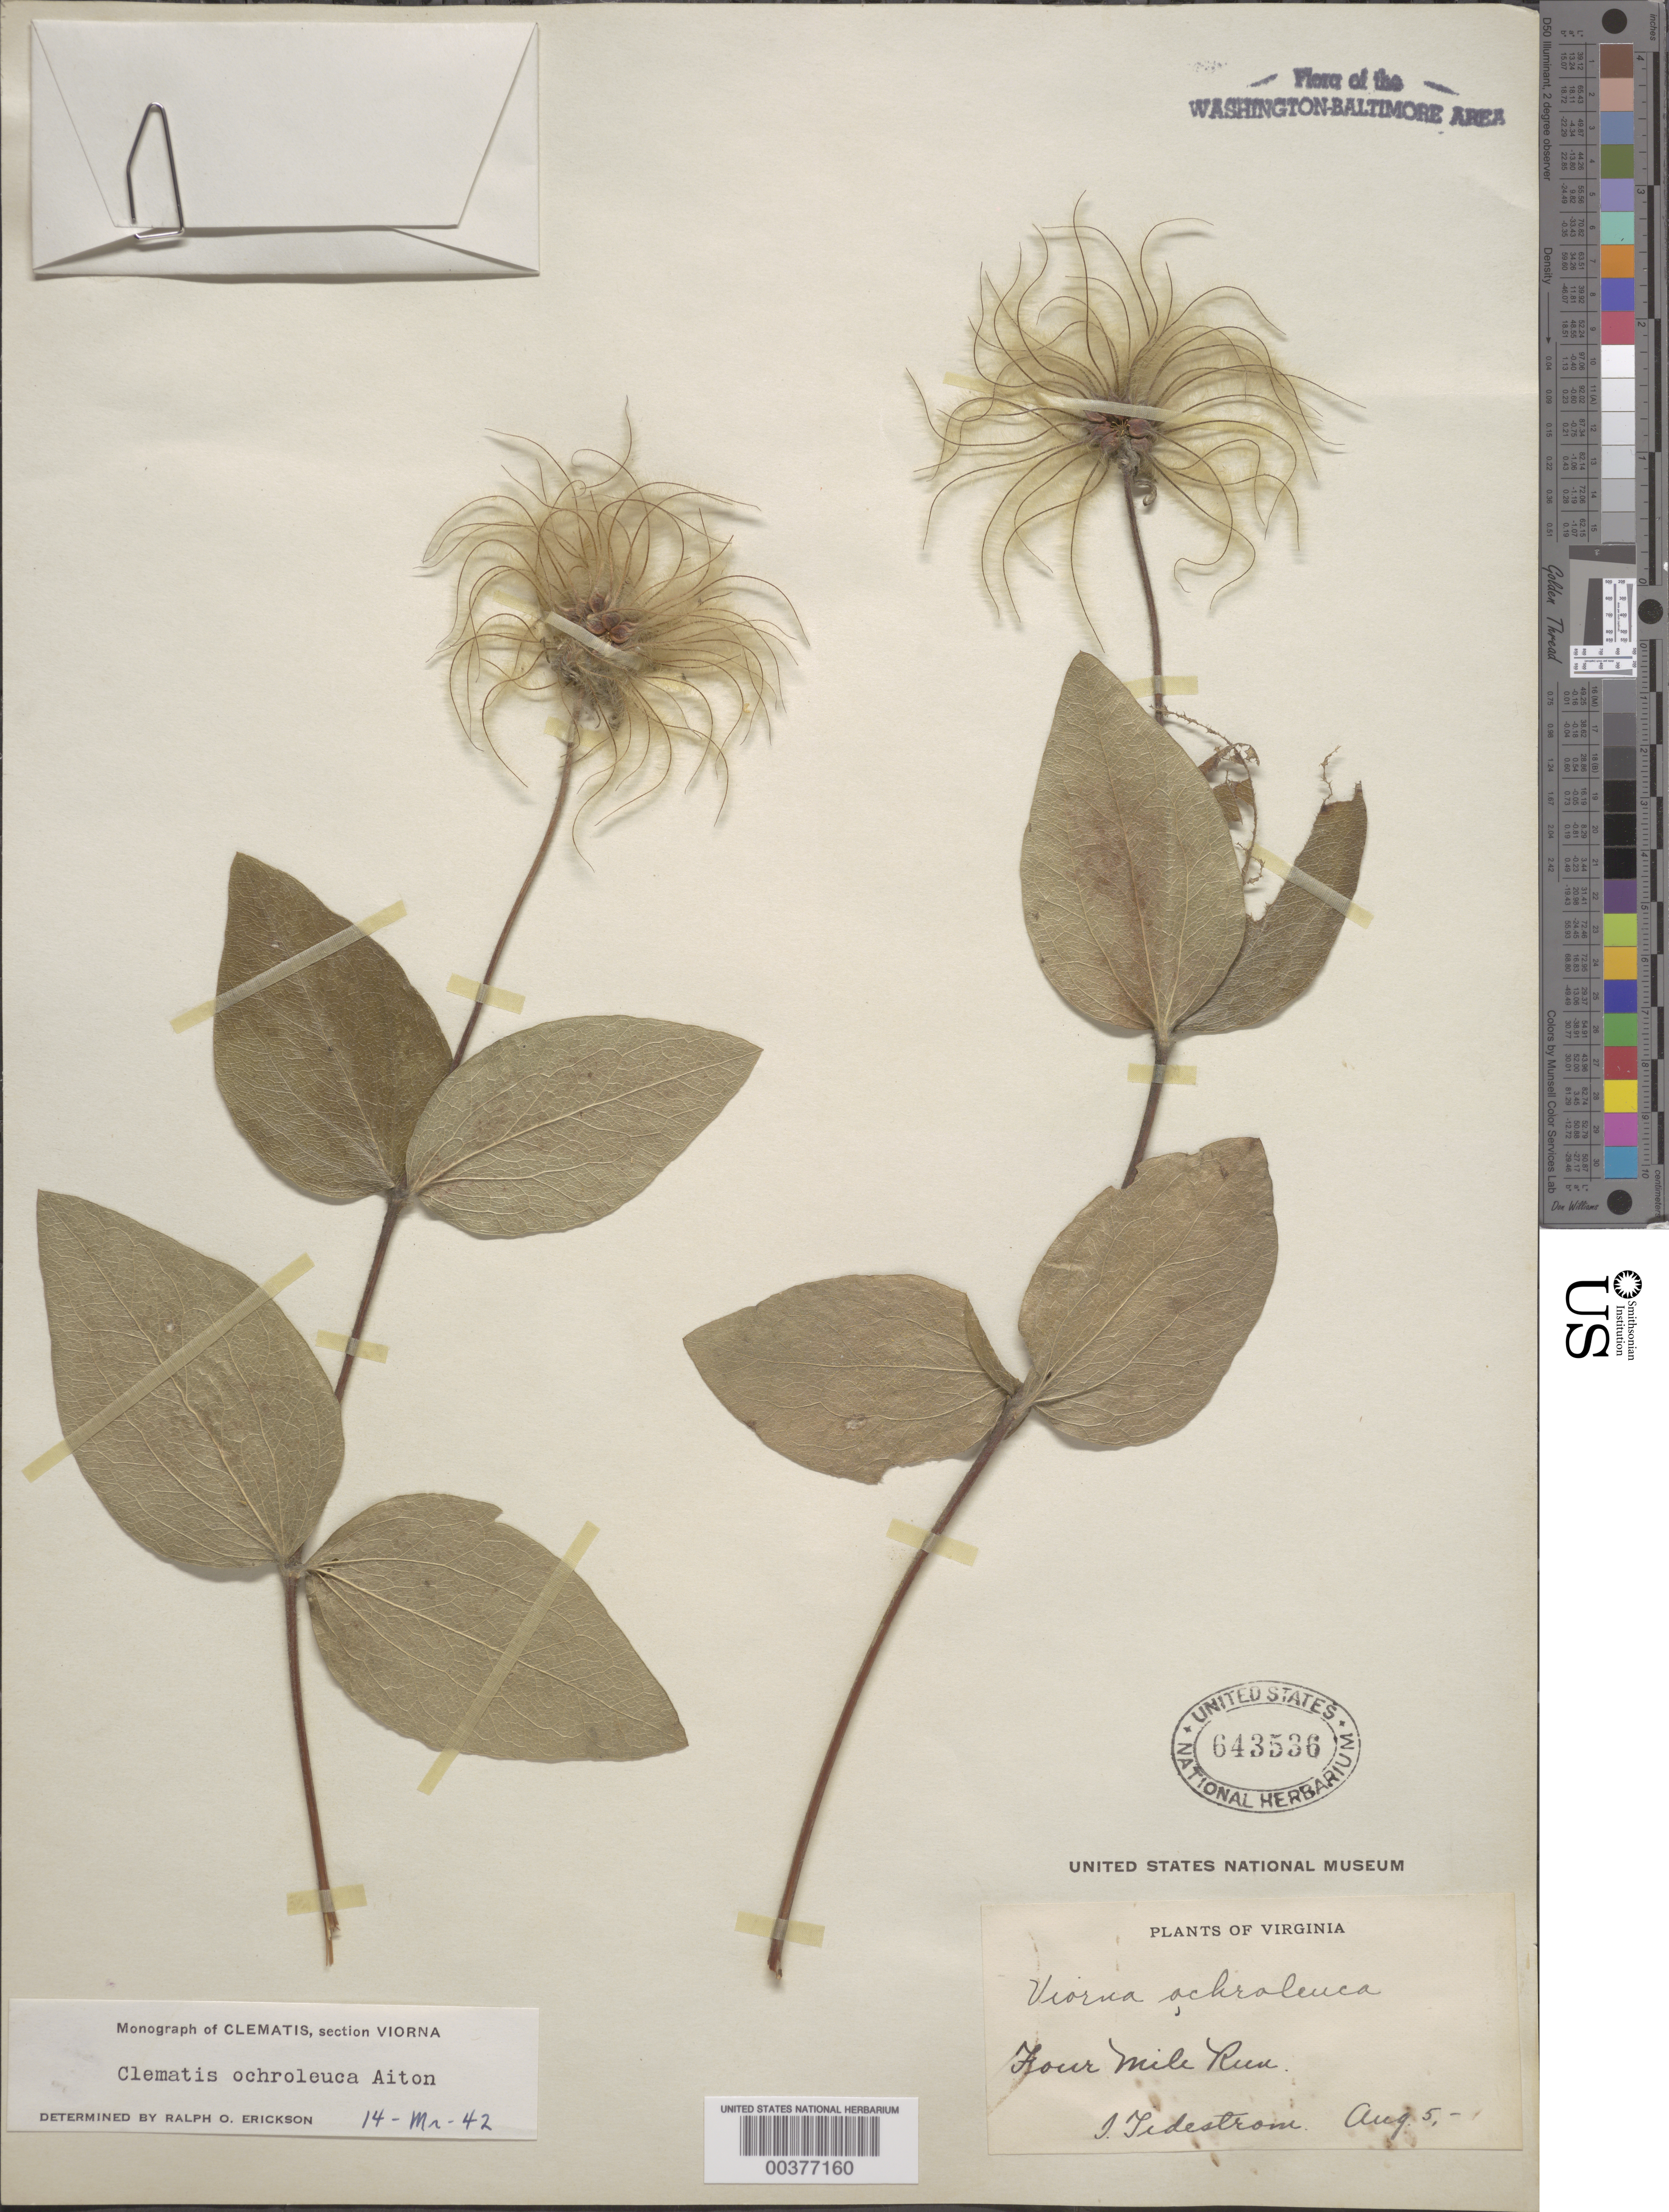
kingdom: Plantae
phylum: Tracheophyta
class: Magnoliopsida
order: Ranunculales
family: Ranunculaceae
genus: Clematis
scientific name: Clematis ochroleuca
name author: Aiton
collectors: I. F. Tidestrom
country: United States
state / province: Virginia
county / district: Arlington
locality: Four Mile Run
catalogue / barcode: US 643536